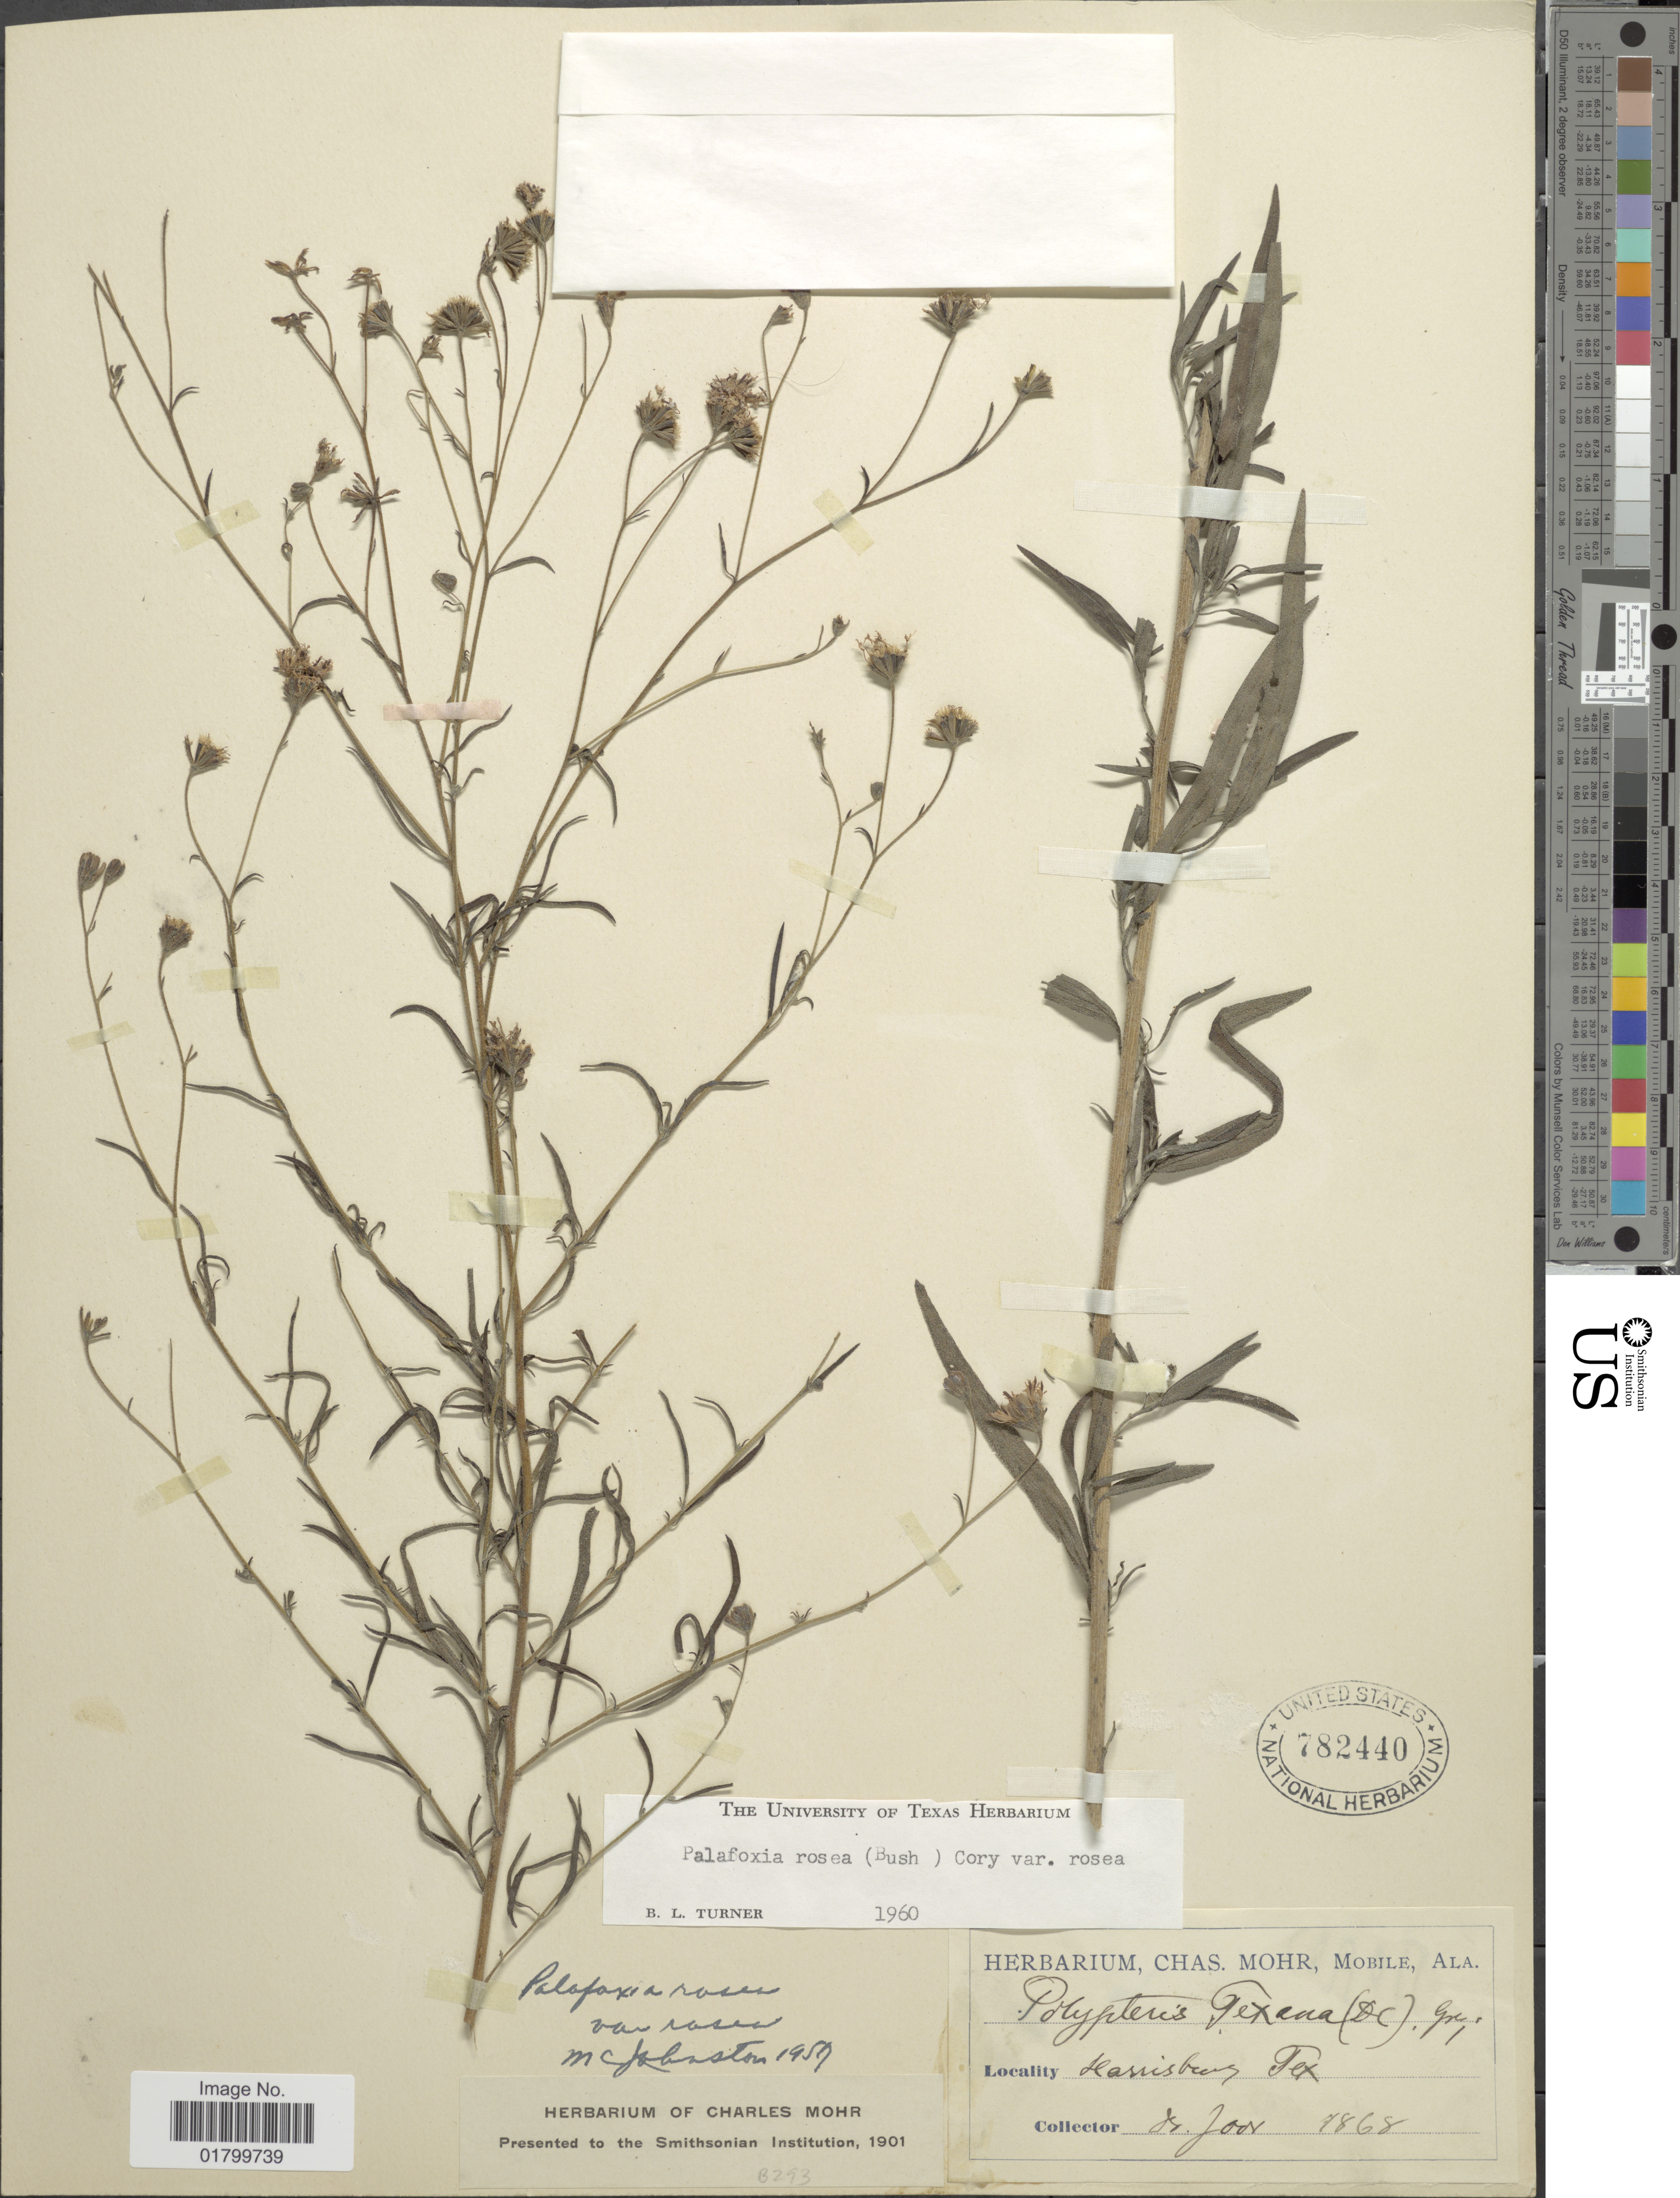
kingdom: Plantae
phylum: Tracheophyta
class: Magnoliopsida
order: Asterales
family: Asteraceae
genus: Palafoxia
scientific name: Palafoxia rosea var. rosea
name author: (Bush) Cory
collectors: -. Joor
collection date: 1868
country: United States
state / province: Texas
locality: Harrisbury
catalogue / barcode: US 782440